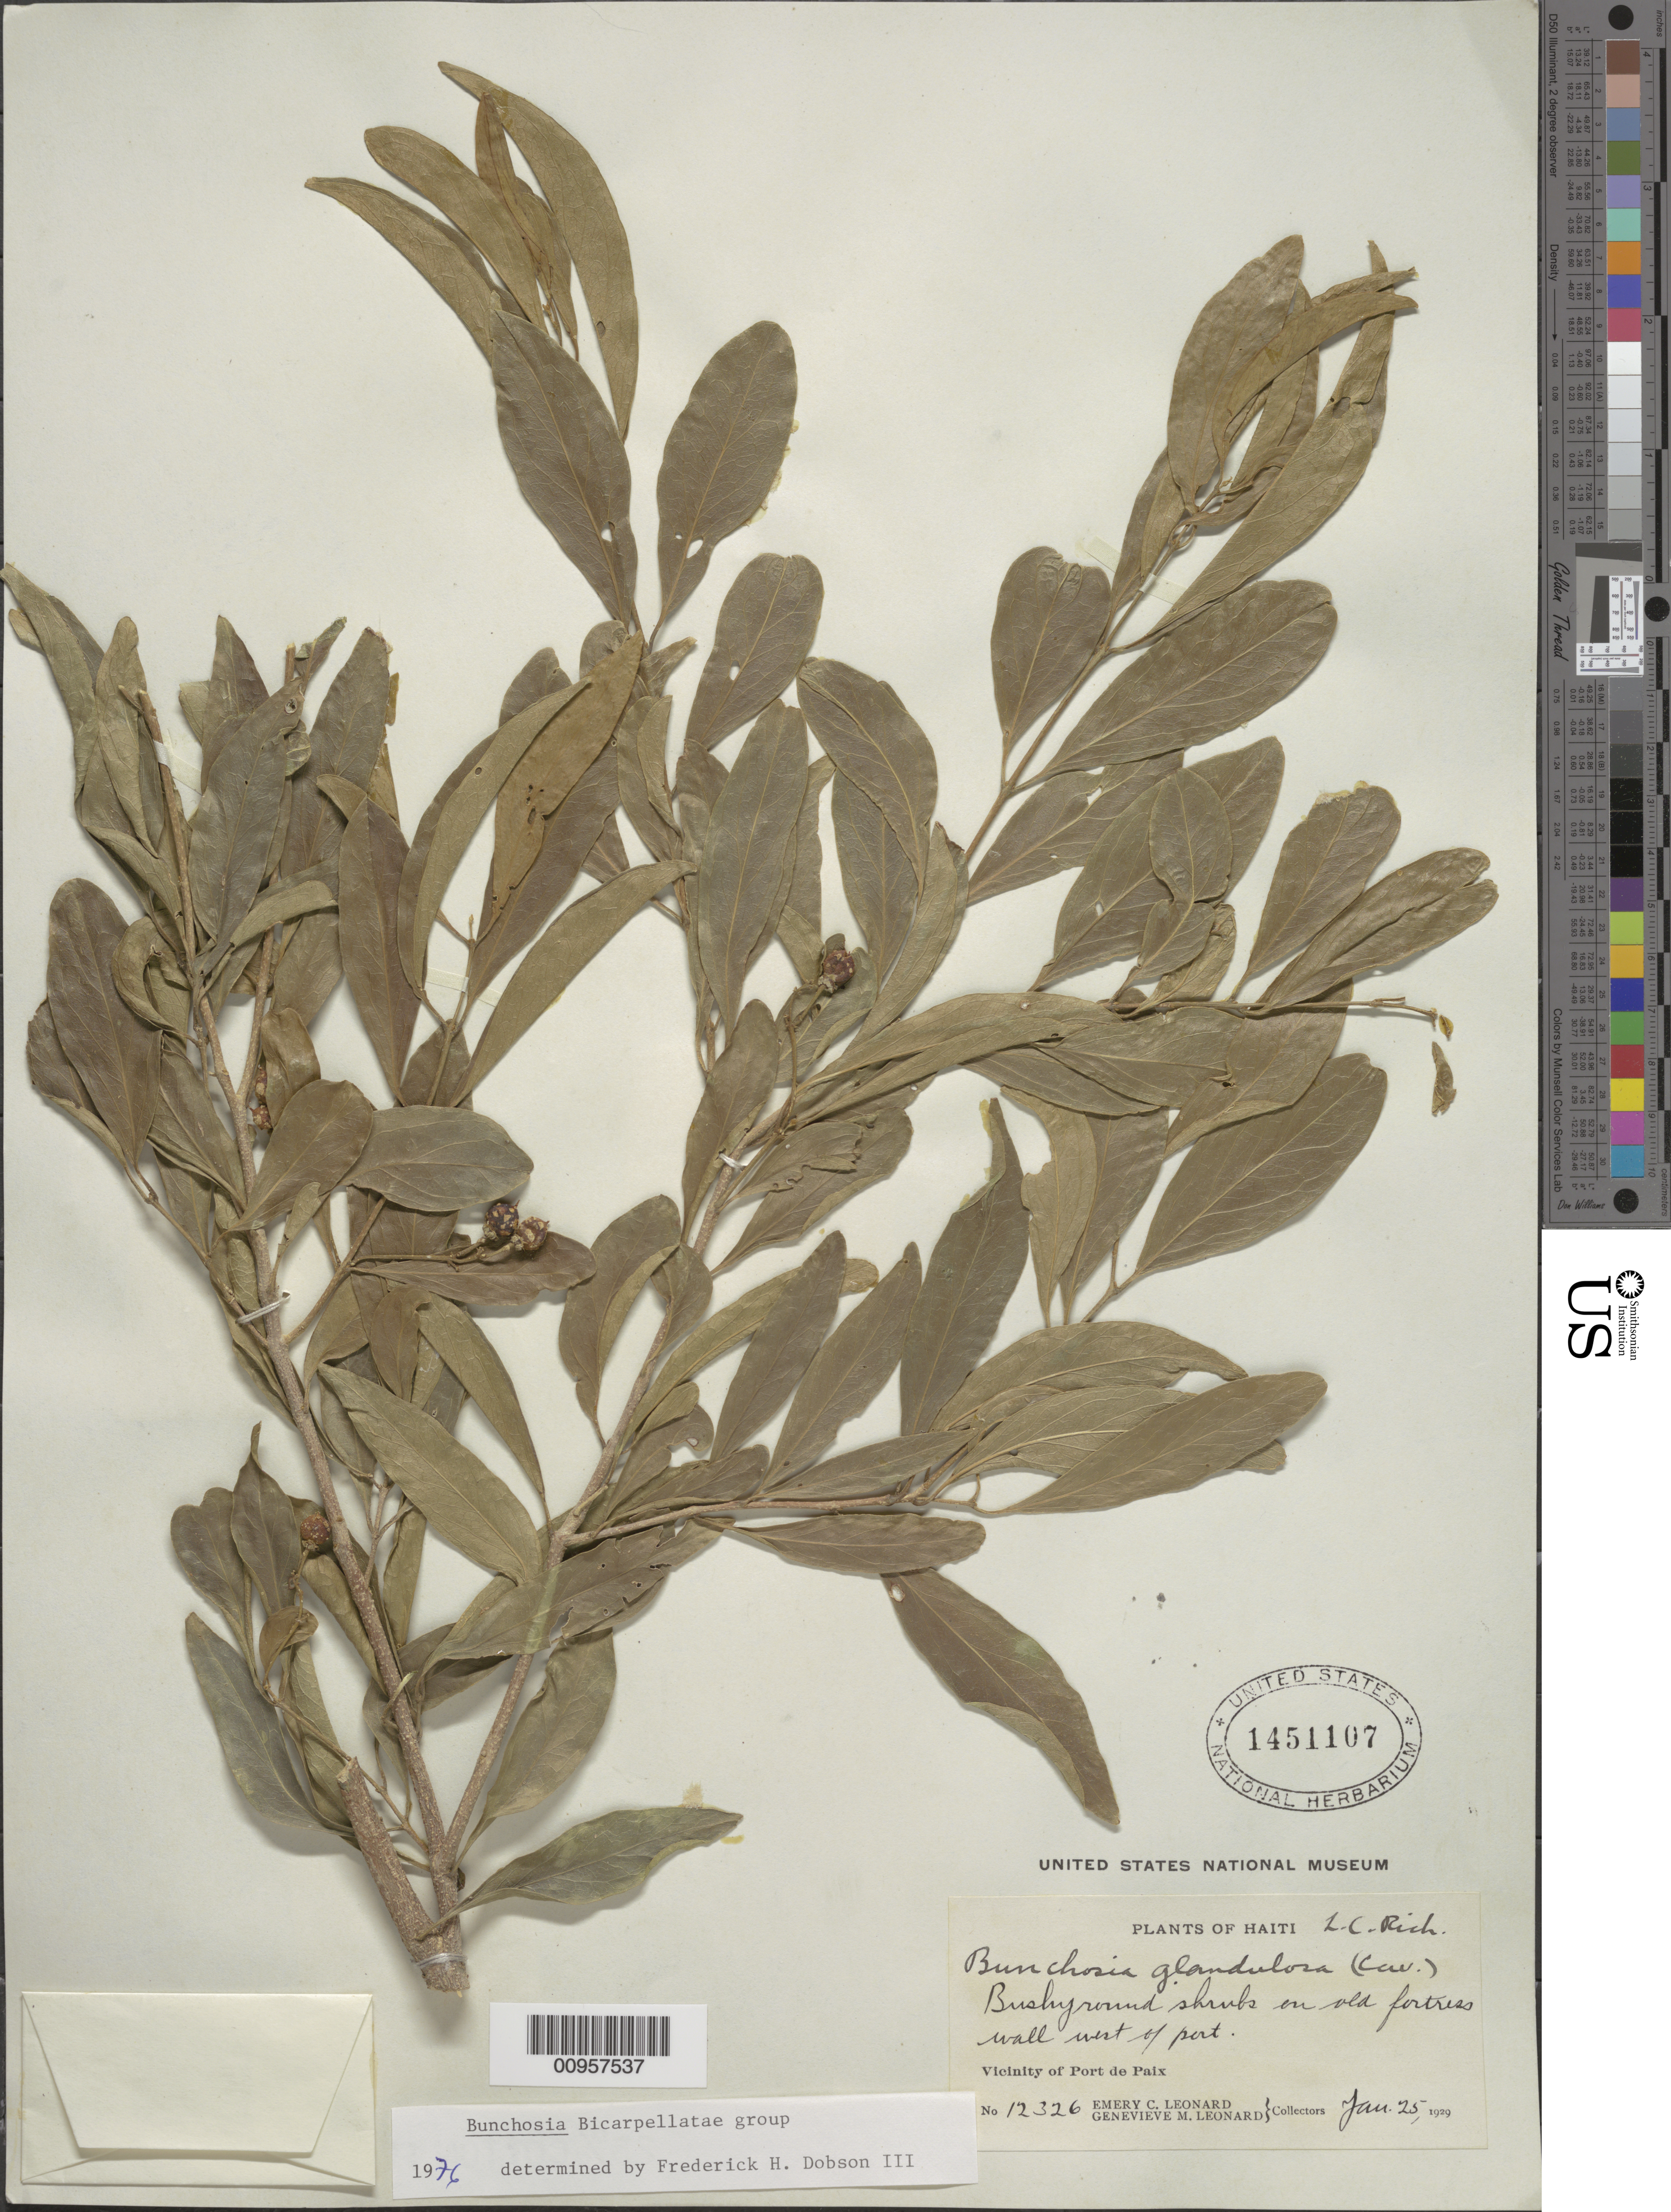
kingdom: Plantae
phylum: Tracheophyta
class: Magnoliopsida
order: Malpighiales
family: Malpighiaceae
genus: Bunchosia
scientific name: Bunchosia glandulosa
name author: (Cav.) DC.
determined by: Dobson, Frederick H.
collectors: E. C. Leonard & G. M. Leonard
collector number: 12326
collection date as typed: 25 Jan 1929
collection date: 1929-01-25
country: Haiti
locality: Vicinity of Port de Paix, W of port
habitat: On old fortress wall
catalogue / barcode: US 1451107